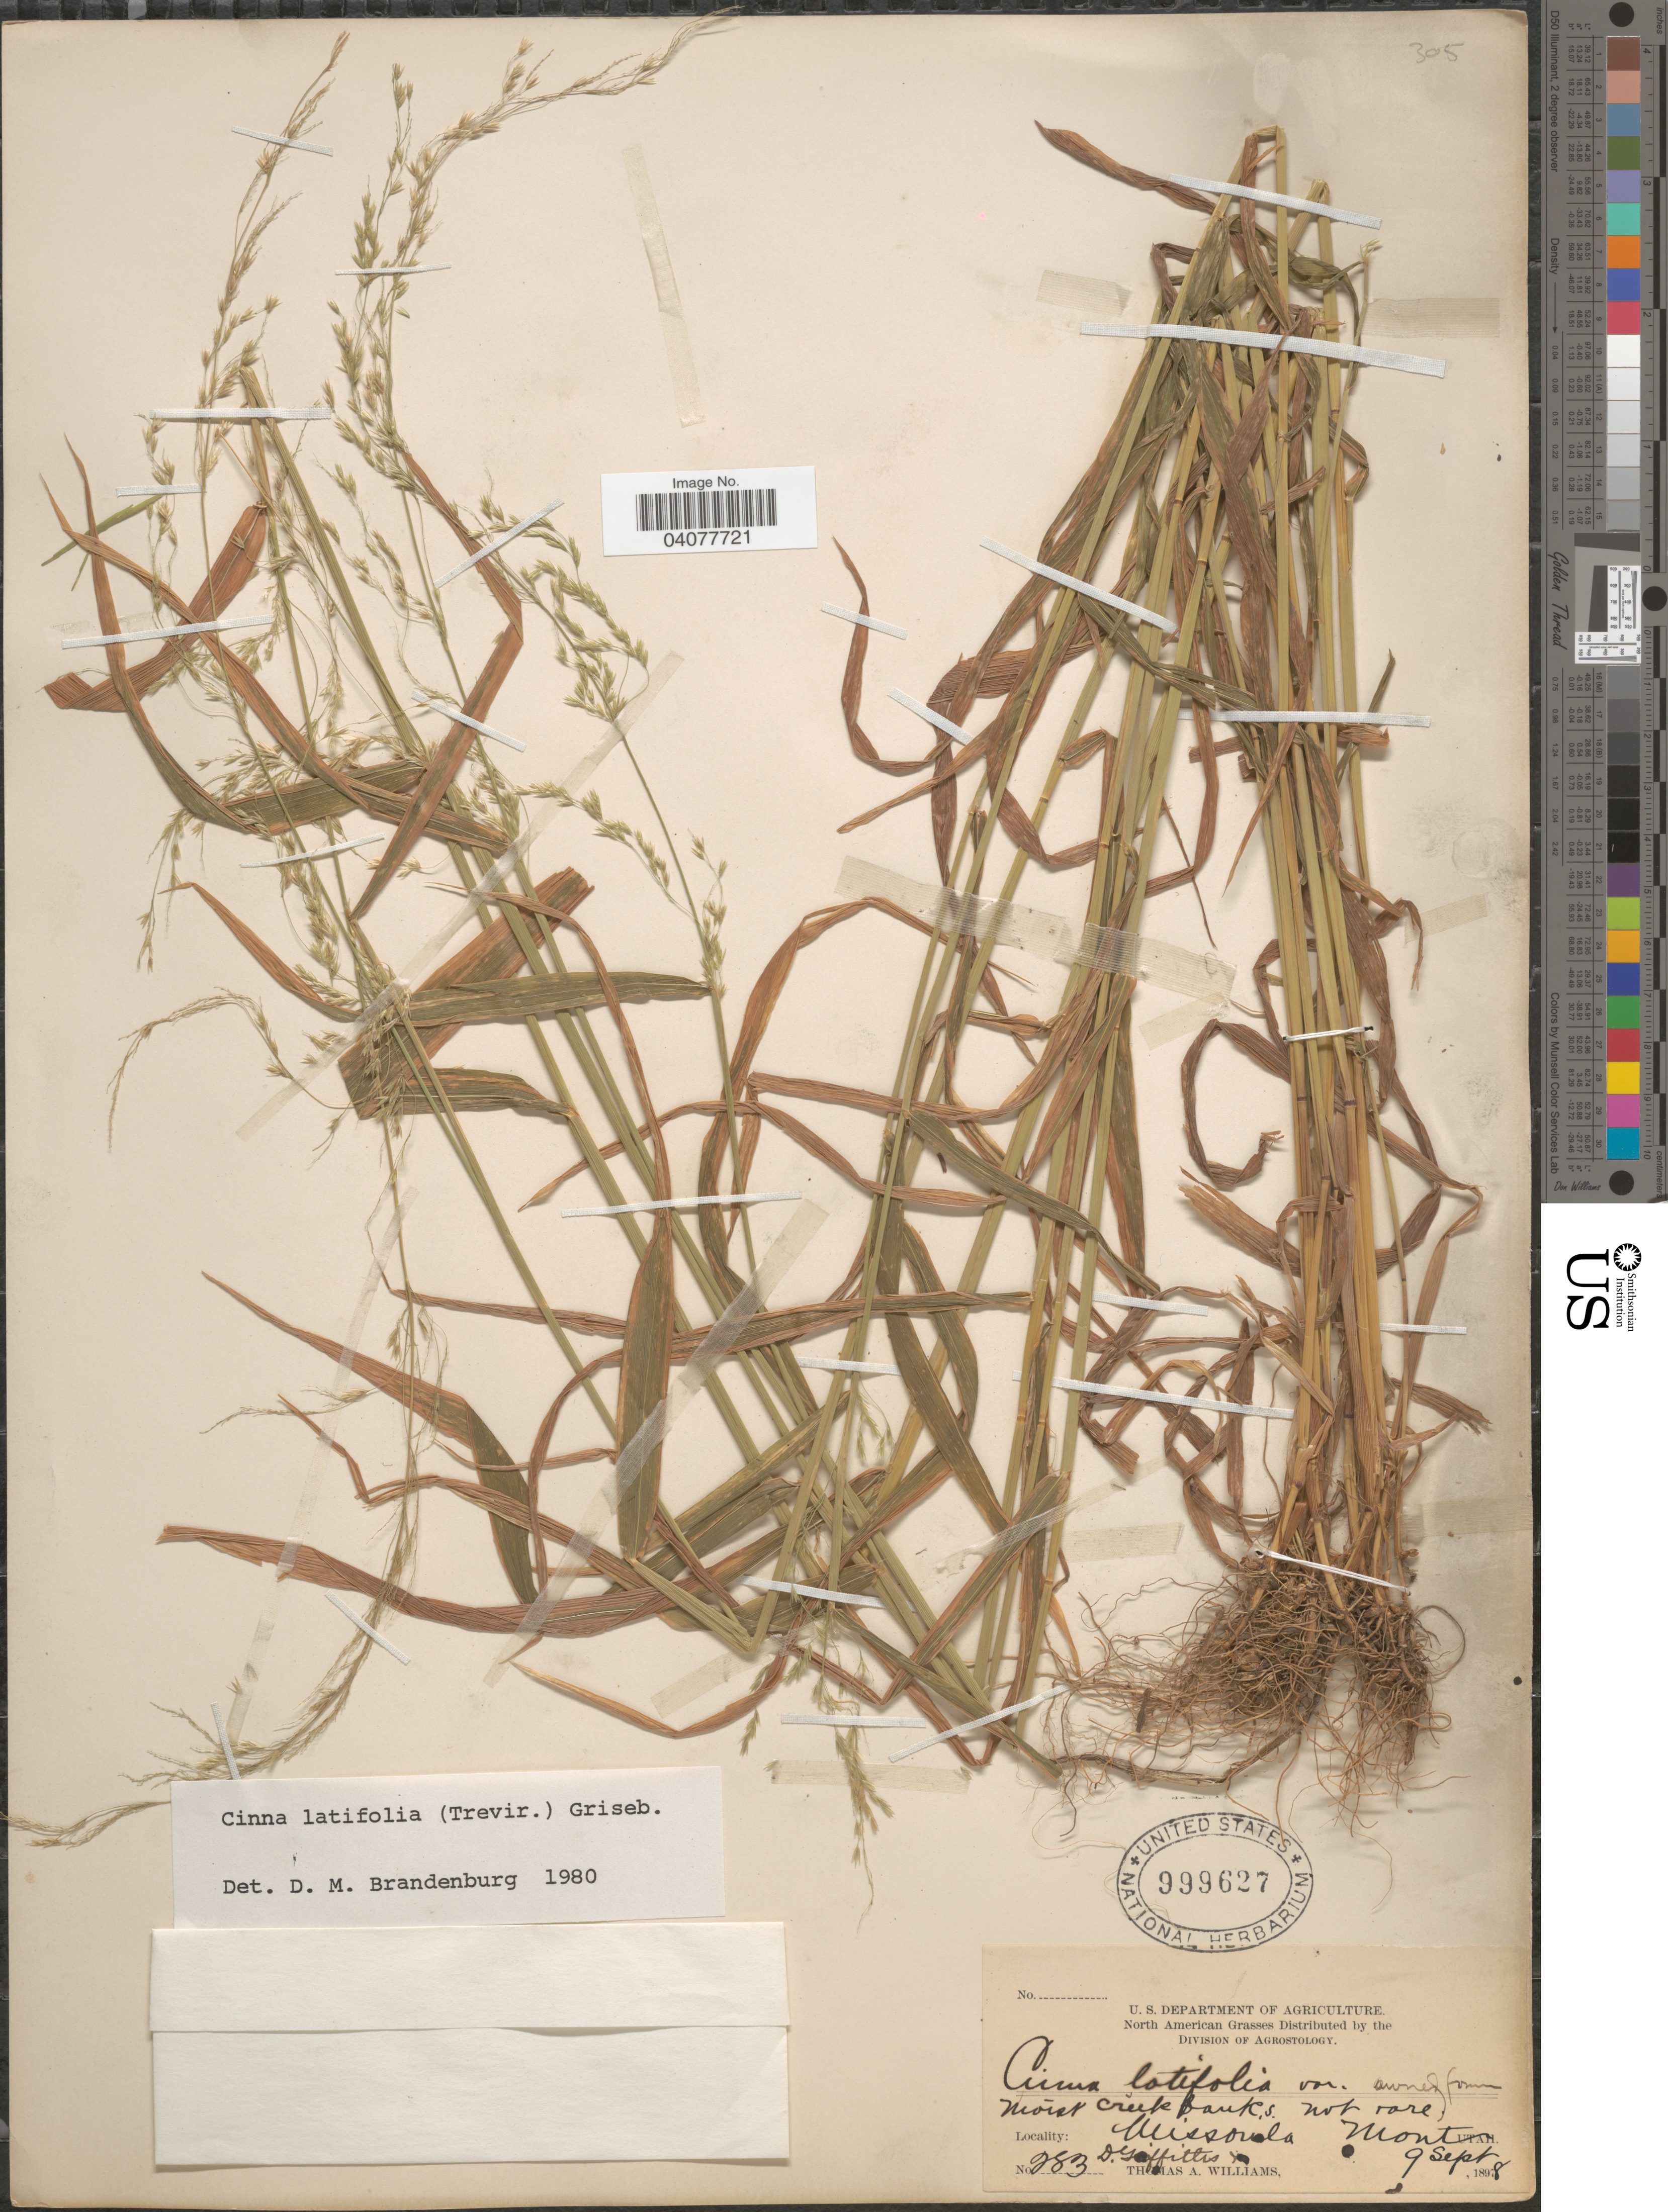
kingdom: Plantae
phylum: Tracheophyta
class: Liliopsida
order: Poales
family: Poaceae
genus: Cinna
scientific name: Cinna latifolia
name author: (Trevir. ex Goeppert) Griseb.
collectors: D. Griffiths & T. A. Williams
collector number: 283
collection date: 1898-09-09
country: United States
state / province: Montana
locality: Moist creek banks. Missoula.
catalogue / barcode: US 999627